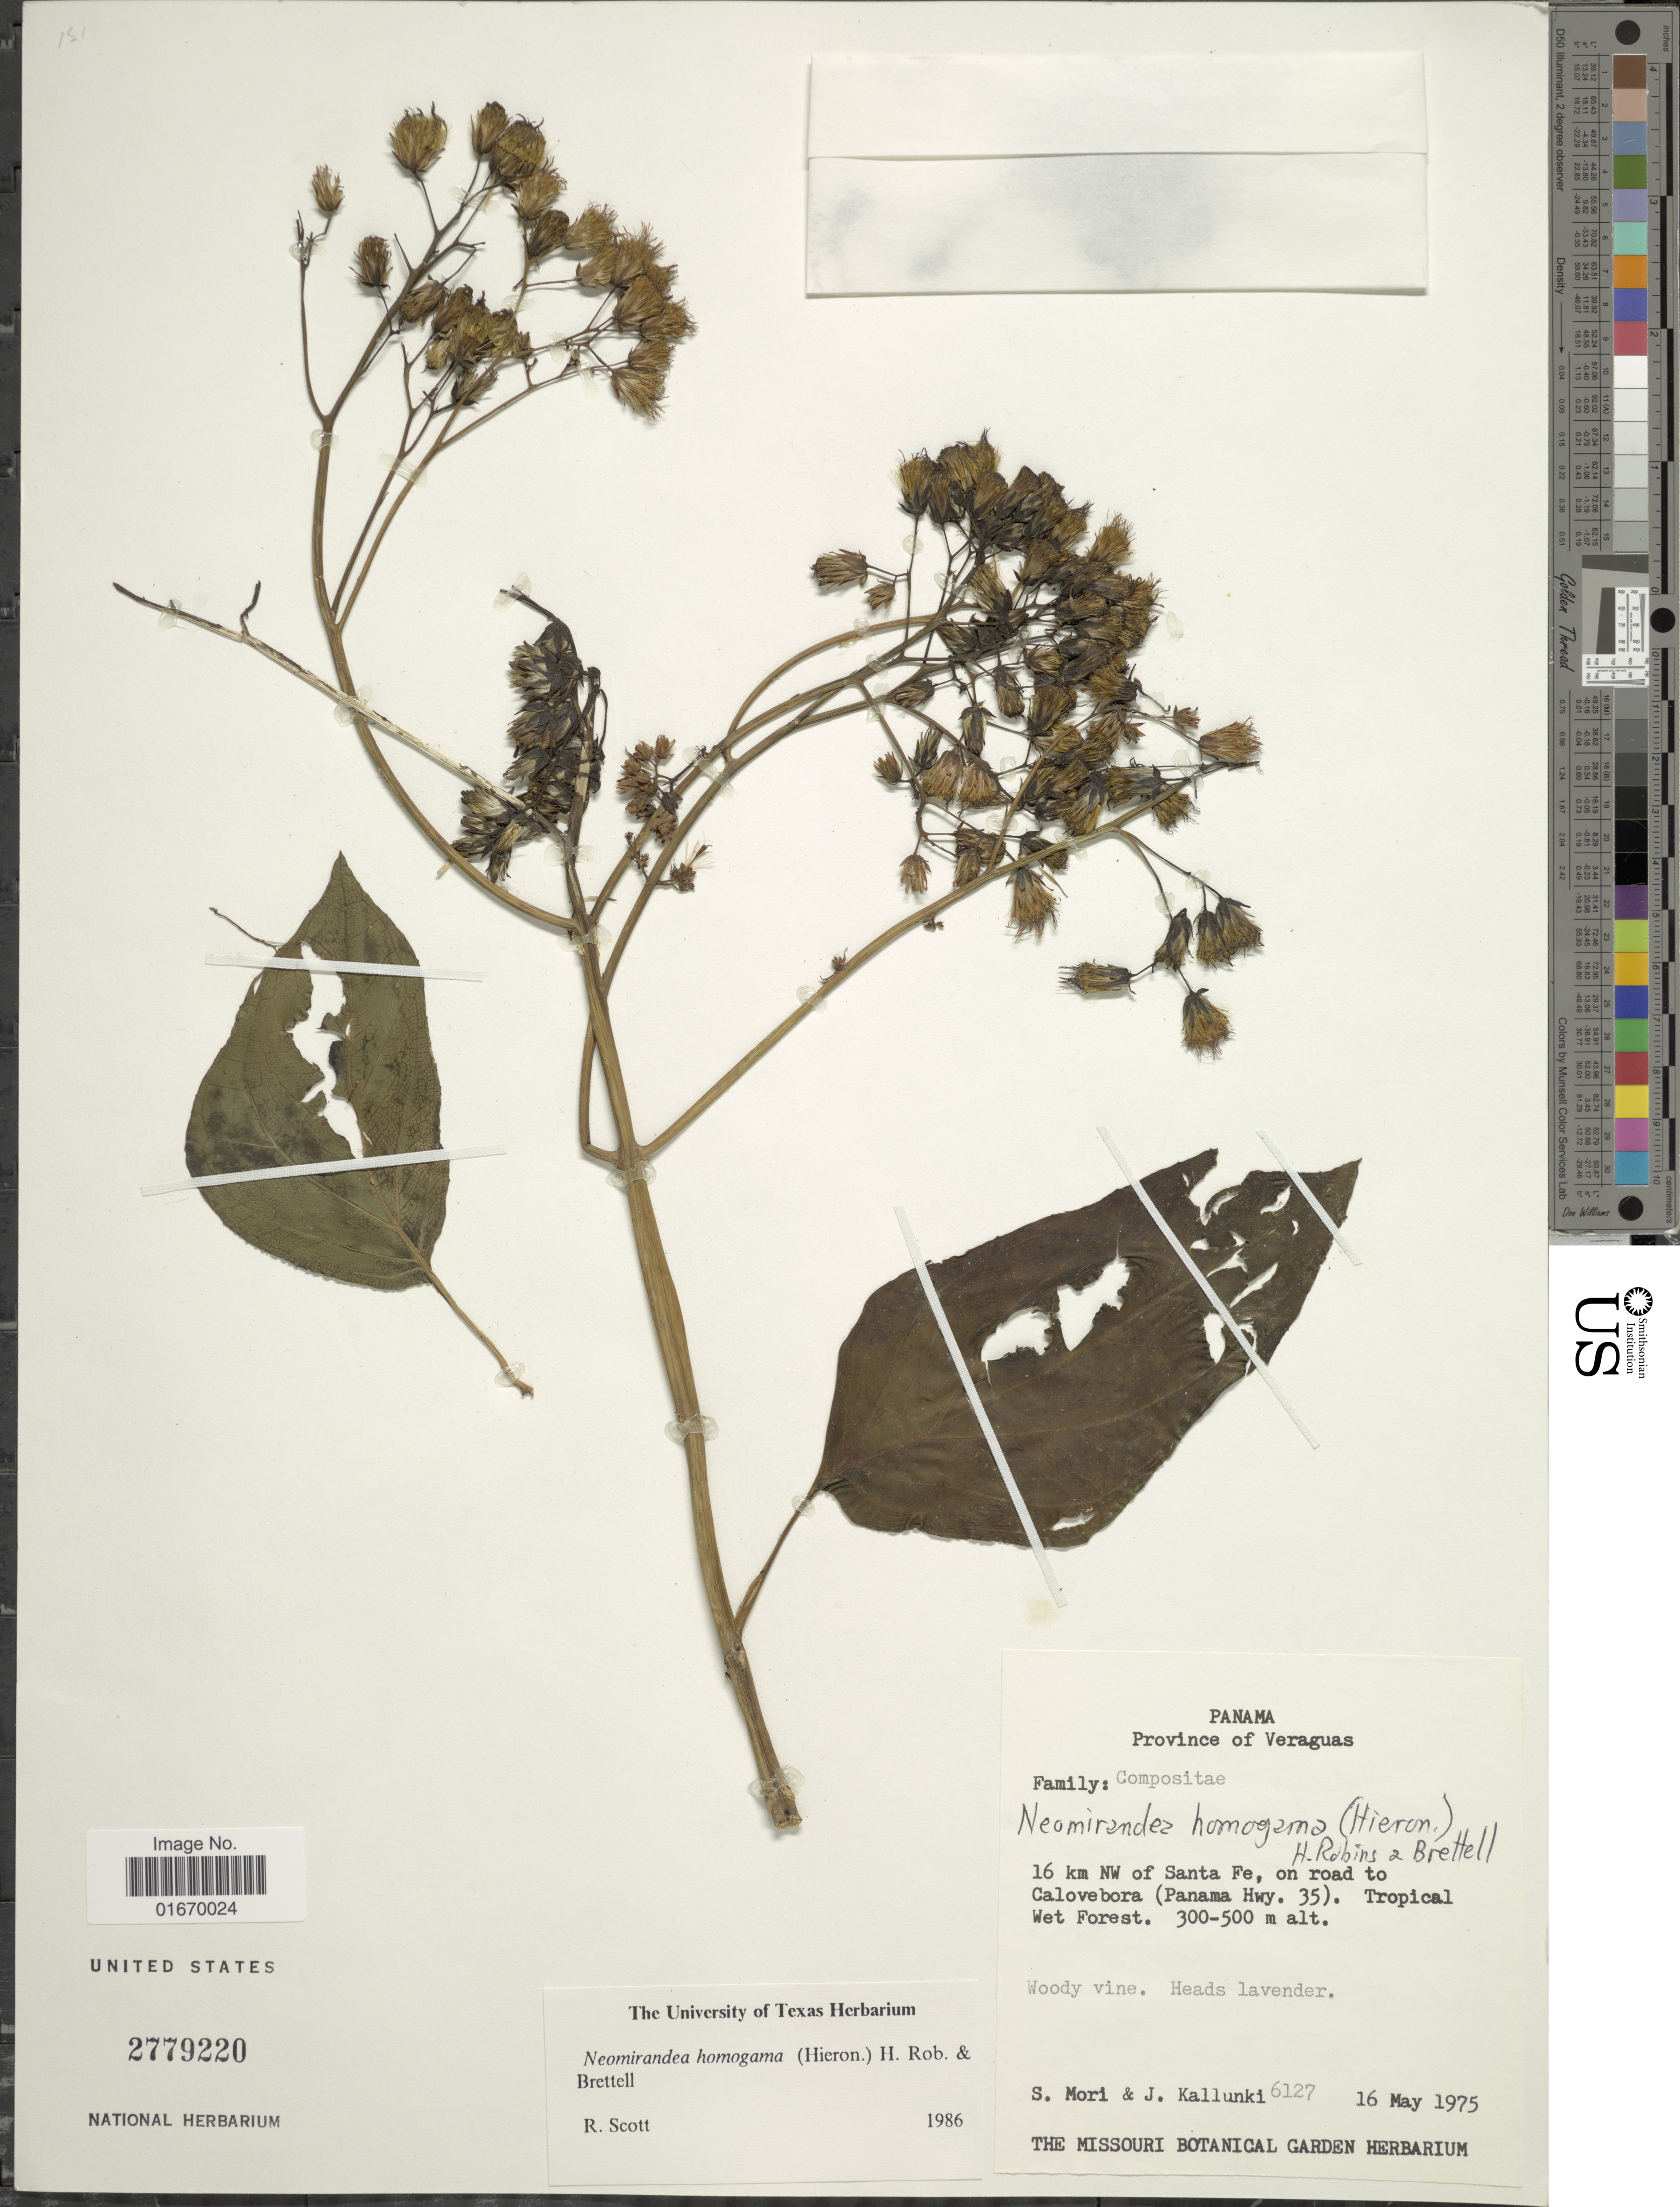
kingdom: Plantae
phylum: Tracheophyta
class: Magnoliopsida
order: Asterales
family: Asteraceae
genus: Neomirandea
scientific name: Neomirandea homogama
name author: (Hieron.) H. Rob.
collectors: S. Mori & J. Kallunki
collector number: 6127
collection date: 1975-05-16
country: Panama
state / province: Veraguas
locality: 16 km NW of Santa Fe, on road to Calovebora (Panama Hwy. 35)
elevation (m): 300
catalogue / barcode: US 2779220